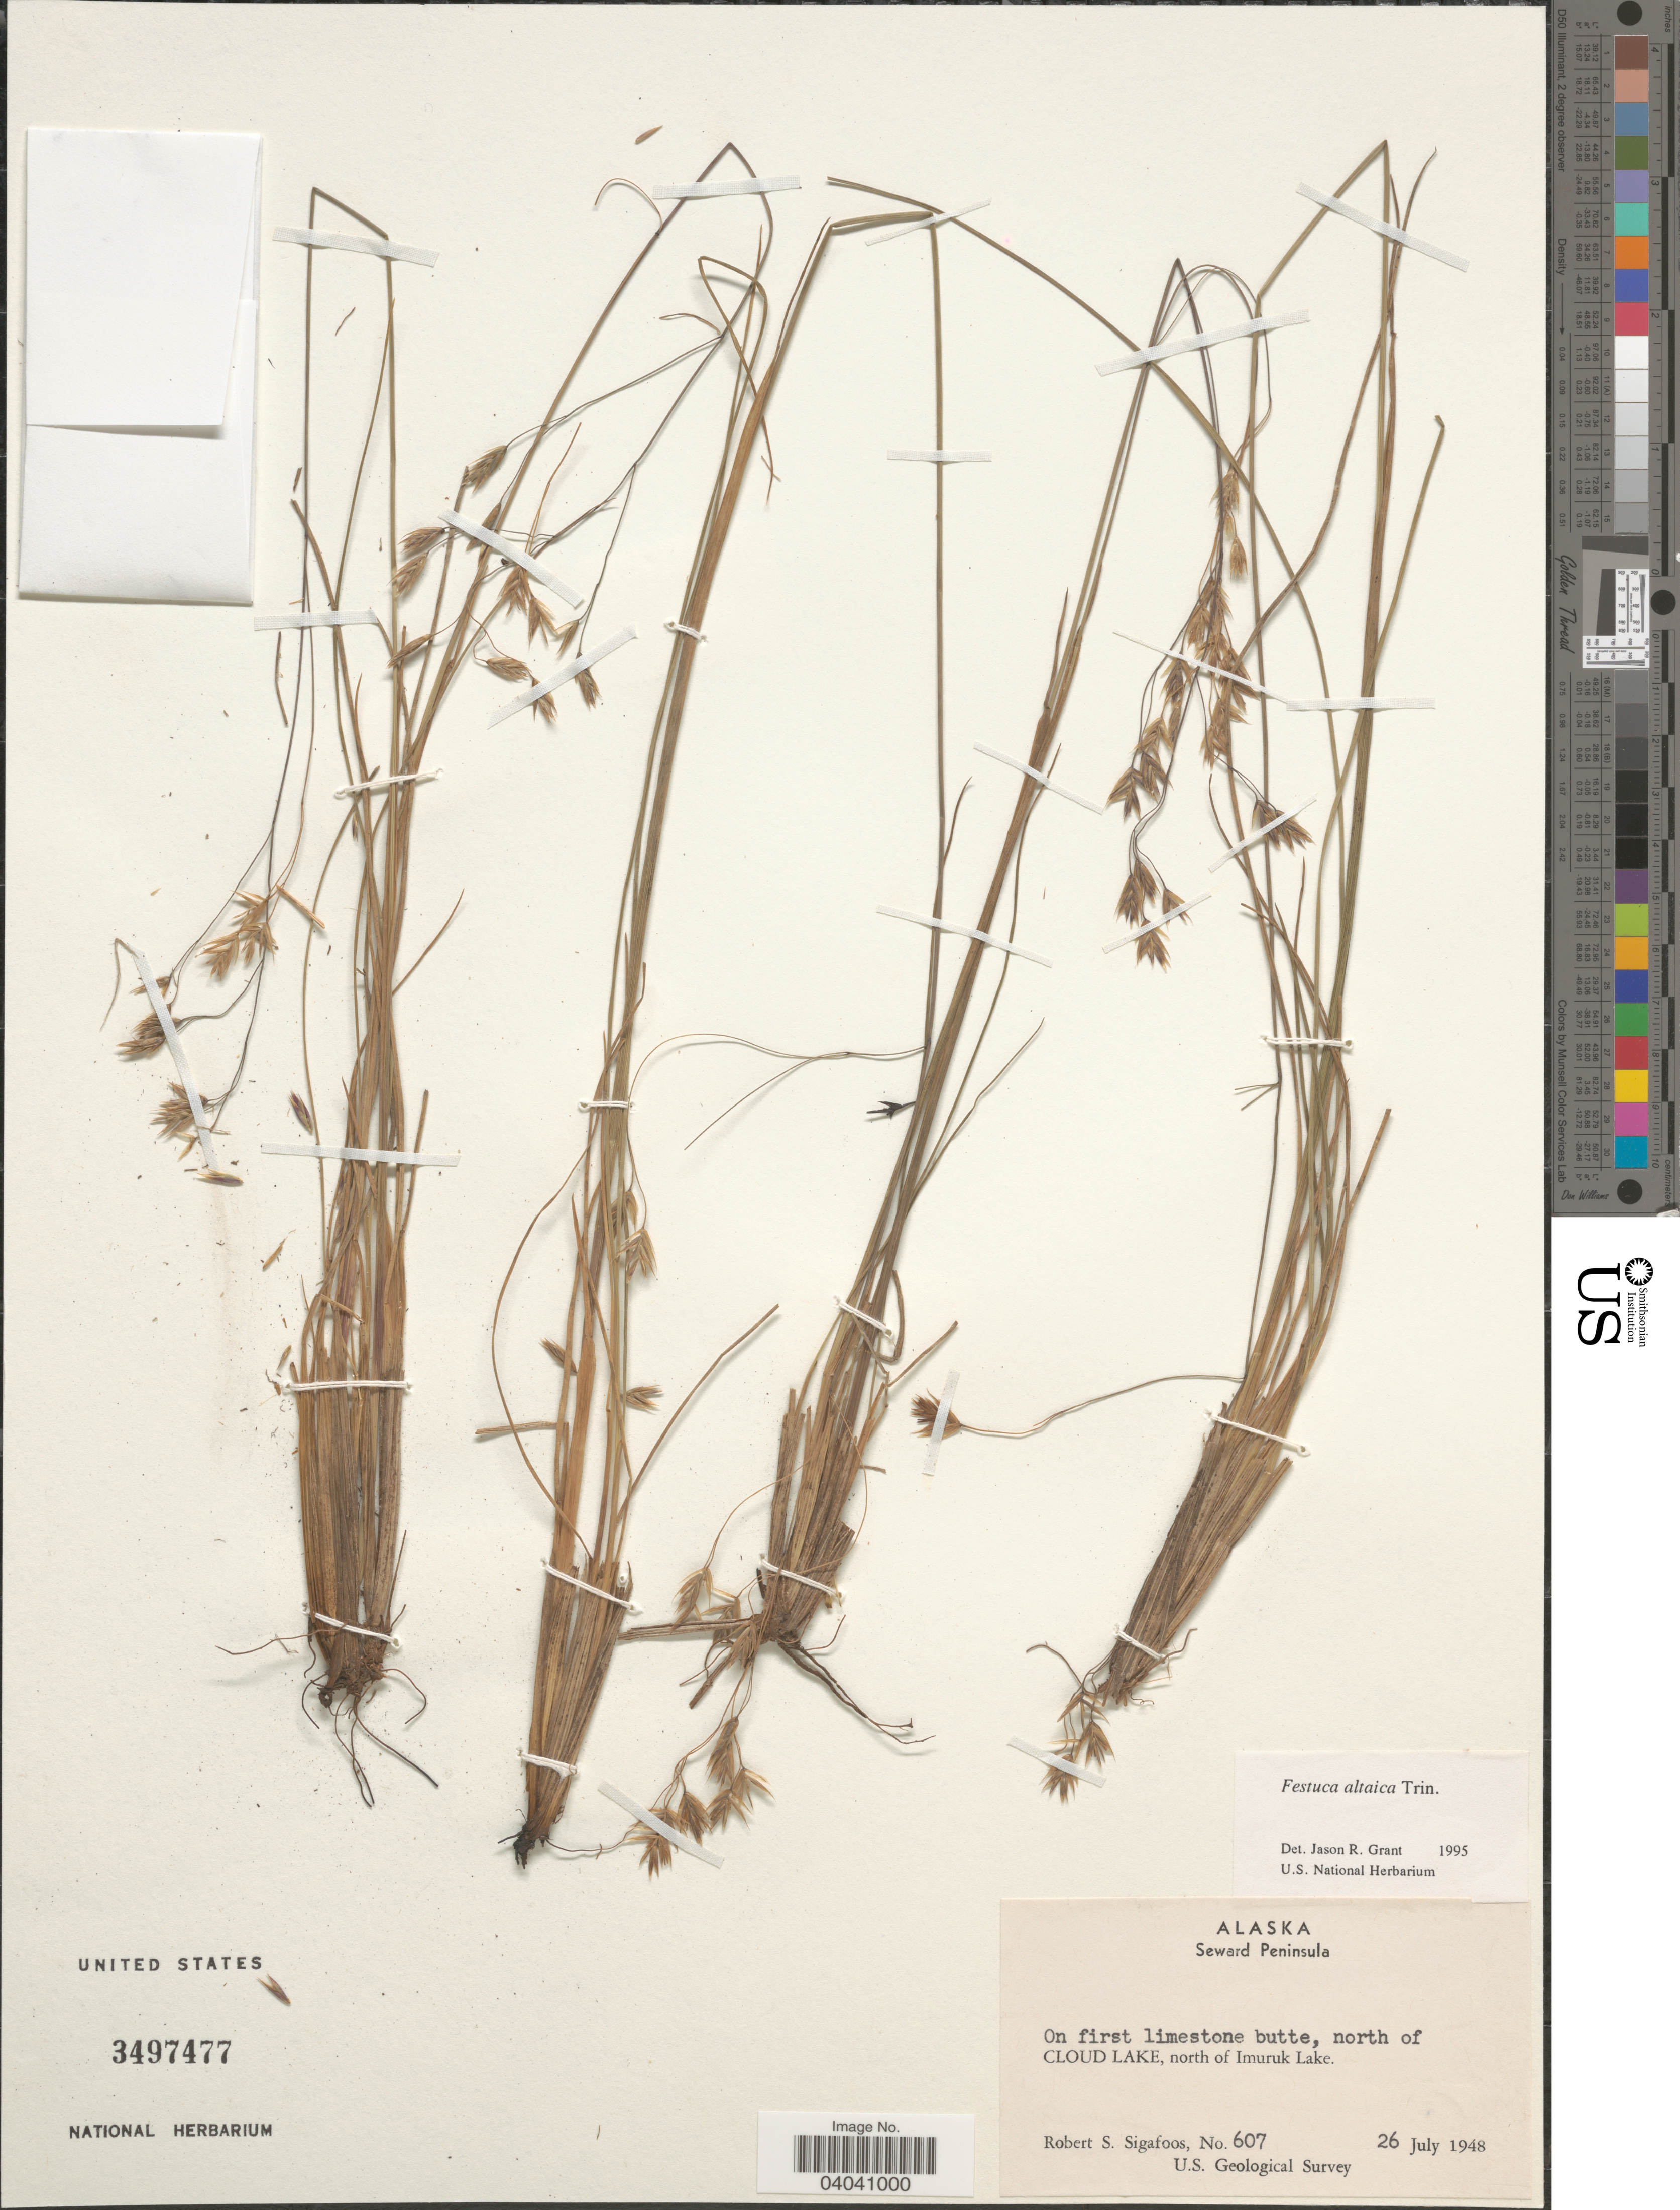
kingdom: Plantae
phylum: Tracheophyta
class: Liliopsida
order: Poales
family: Poaceae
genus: Festuca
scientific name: Festuca altaica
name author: Trin.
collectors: R. Sigafoos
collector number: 607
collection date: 1948-07-26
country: United States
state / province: Alaska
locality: Seward Peninsula. On first limestone butte, north of Cloud Lake, north of Imuruk Lake.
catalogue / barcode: US 3497477